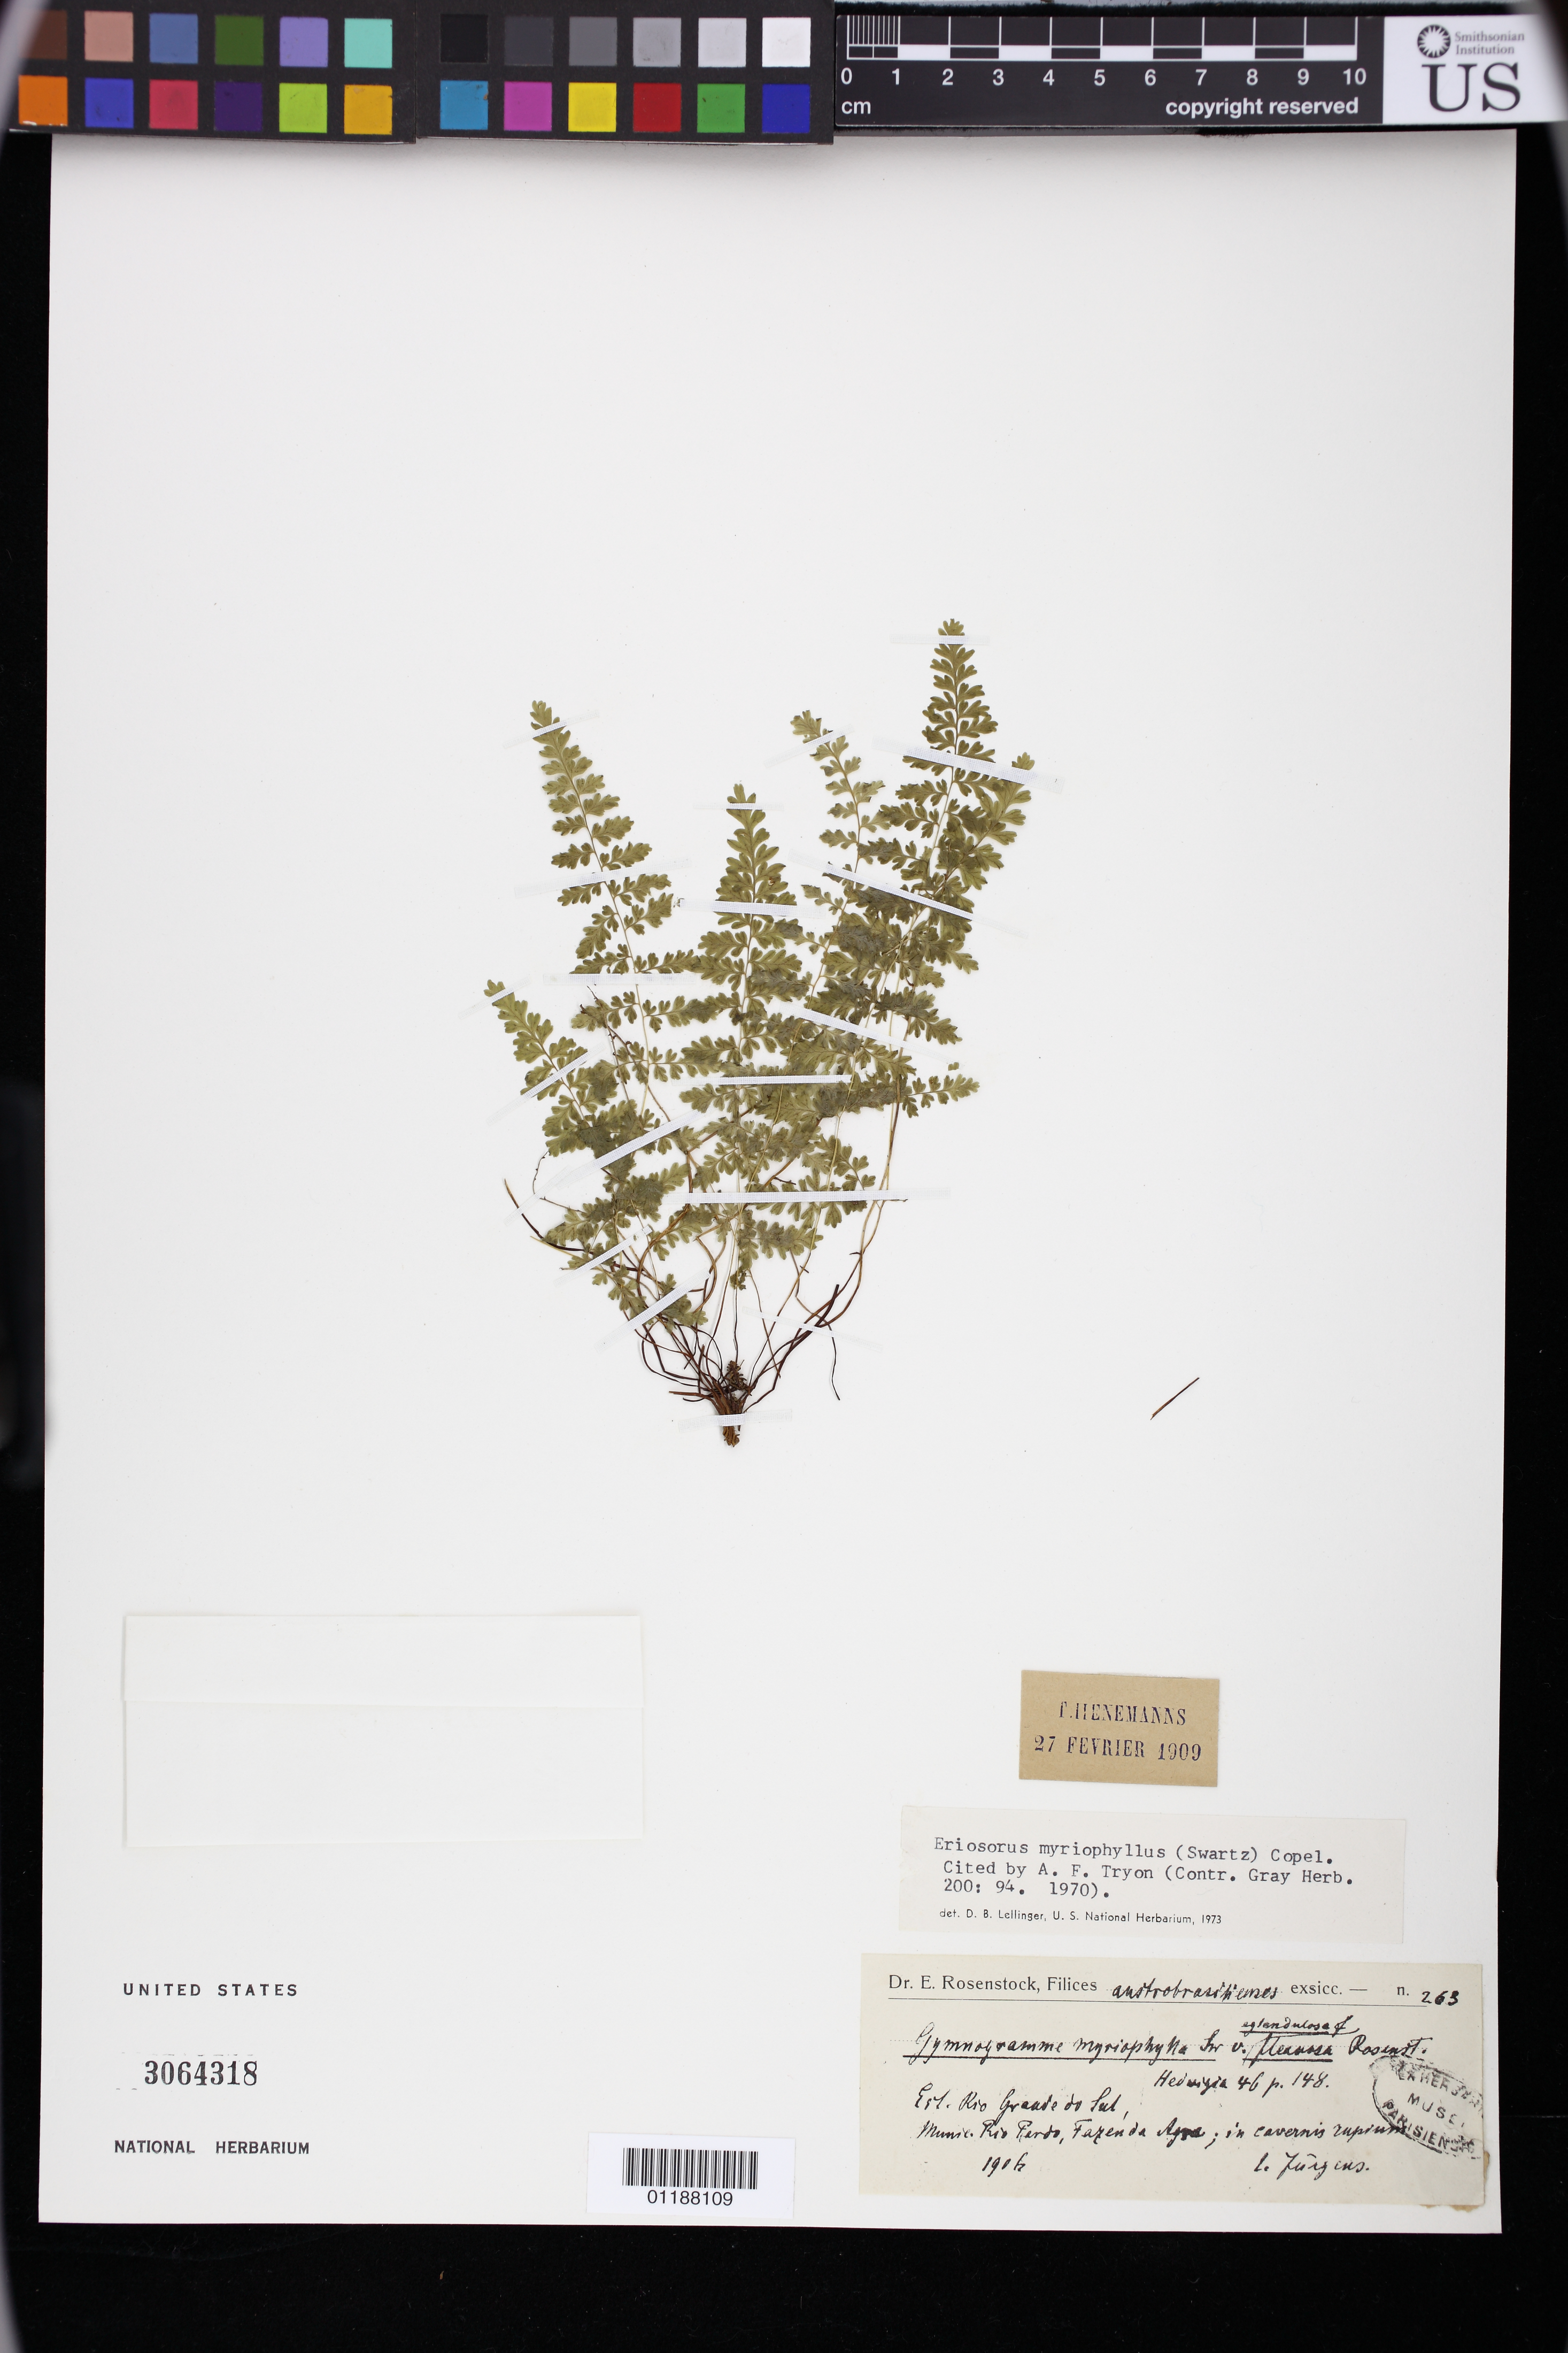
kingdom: Plantae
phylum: Tracheophyta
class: Polypodiopsida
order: Polypodiales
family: Pteridaceae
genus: Tryonia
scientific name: Tryonia areniticola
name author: (Schwartsb. & Labiak) Schuettp. et al.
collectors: C. Jürgens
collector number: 263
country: Brazil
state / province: Rio Grande do Sul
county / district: Rio Pardo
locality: Fazenda Aqra.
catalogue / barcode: US 3064318